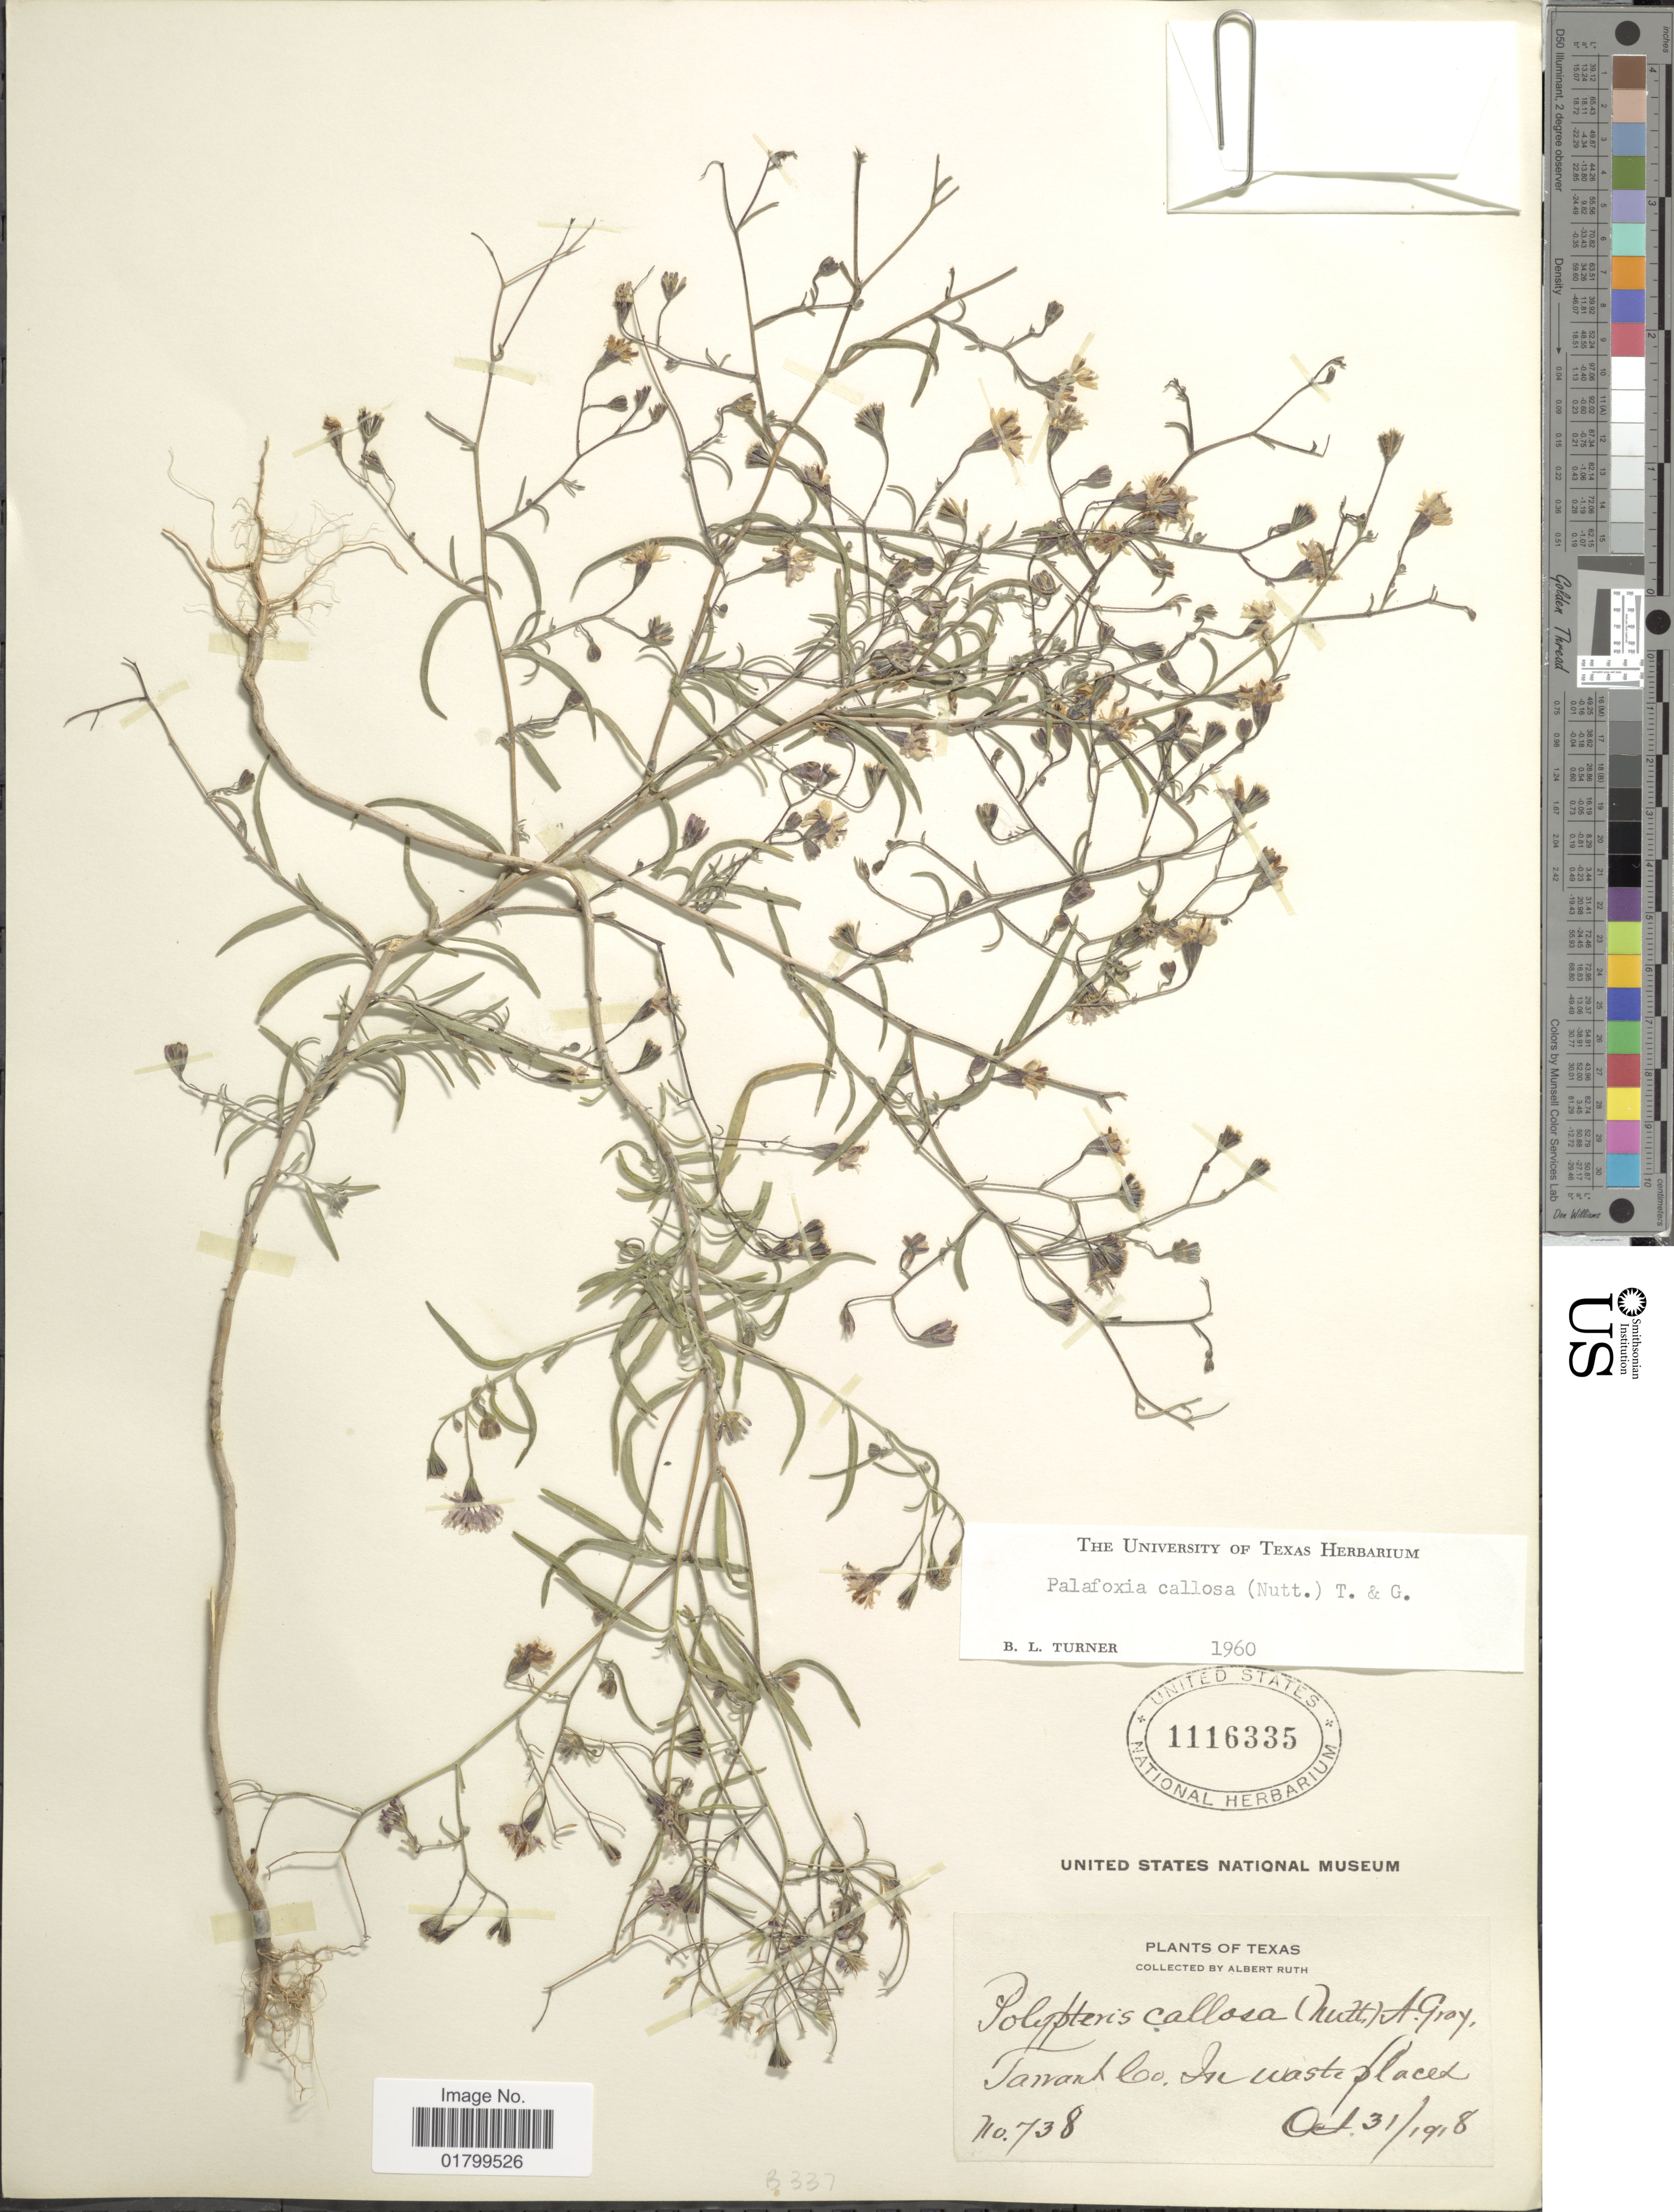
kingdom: Plantae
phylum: Tracheophyta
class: Magnoliopsida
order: Asterales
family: Asteraceae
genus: Palafoxia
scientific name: Palafoxia callosa var. callosa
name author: (Nutt.) Torr. & A. Gray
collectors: A. Ruth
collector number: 738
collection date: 1918-10-31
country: United States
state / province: Texas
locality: Toward Co., In waste places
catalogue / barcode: US 1116335